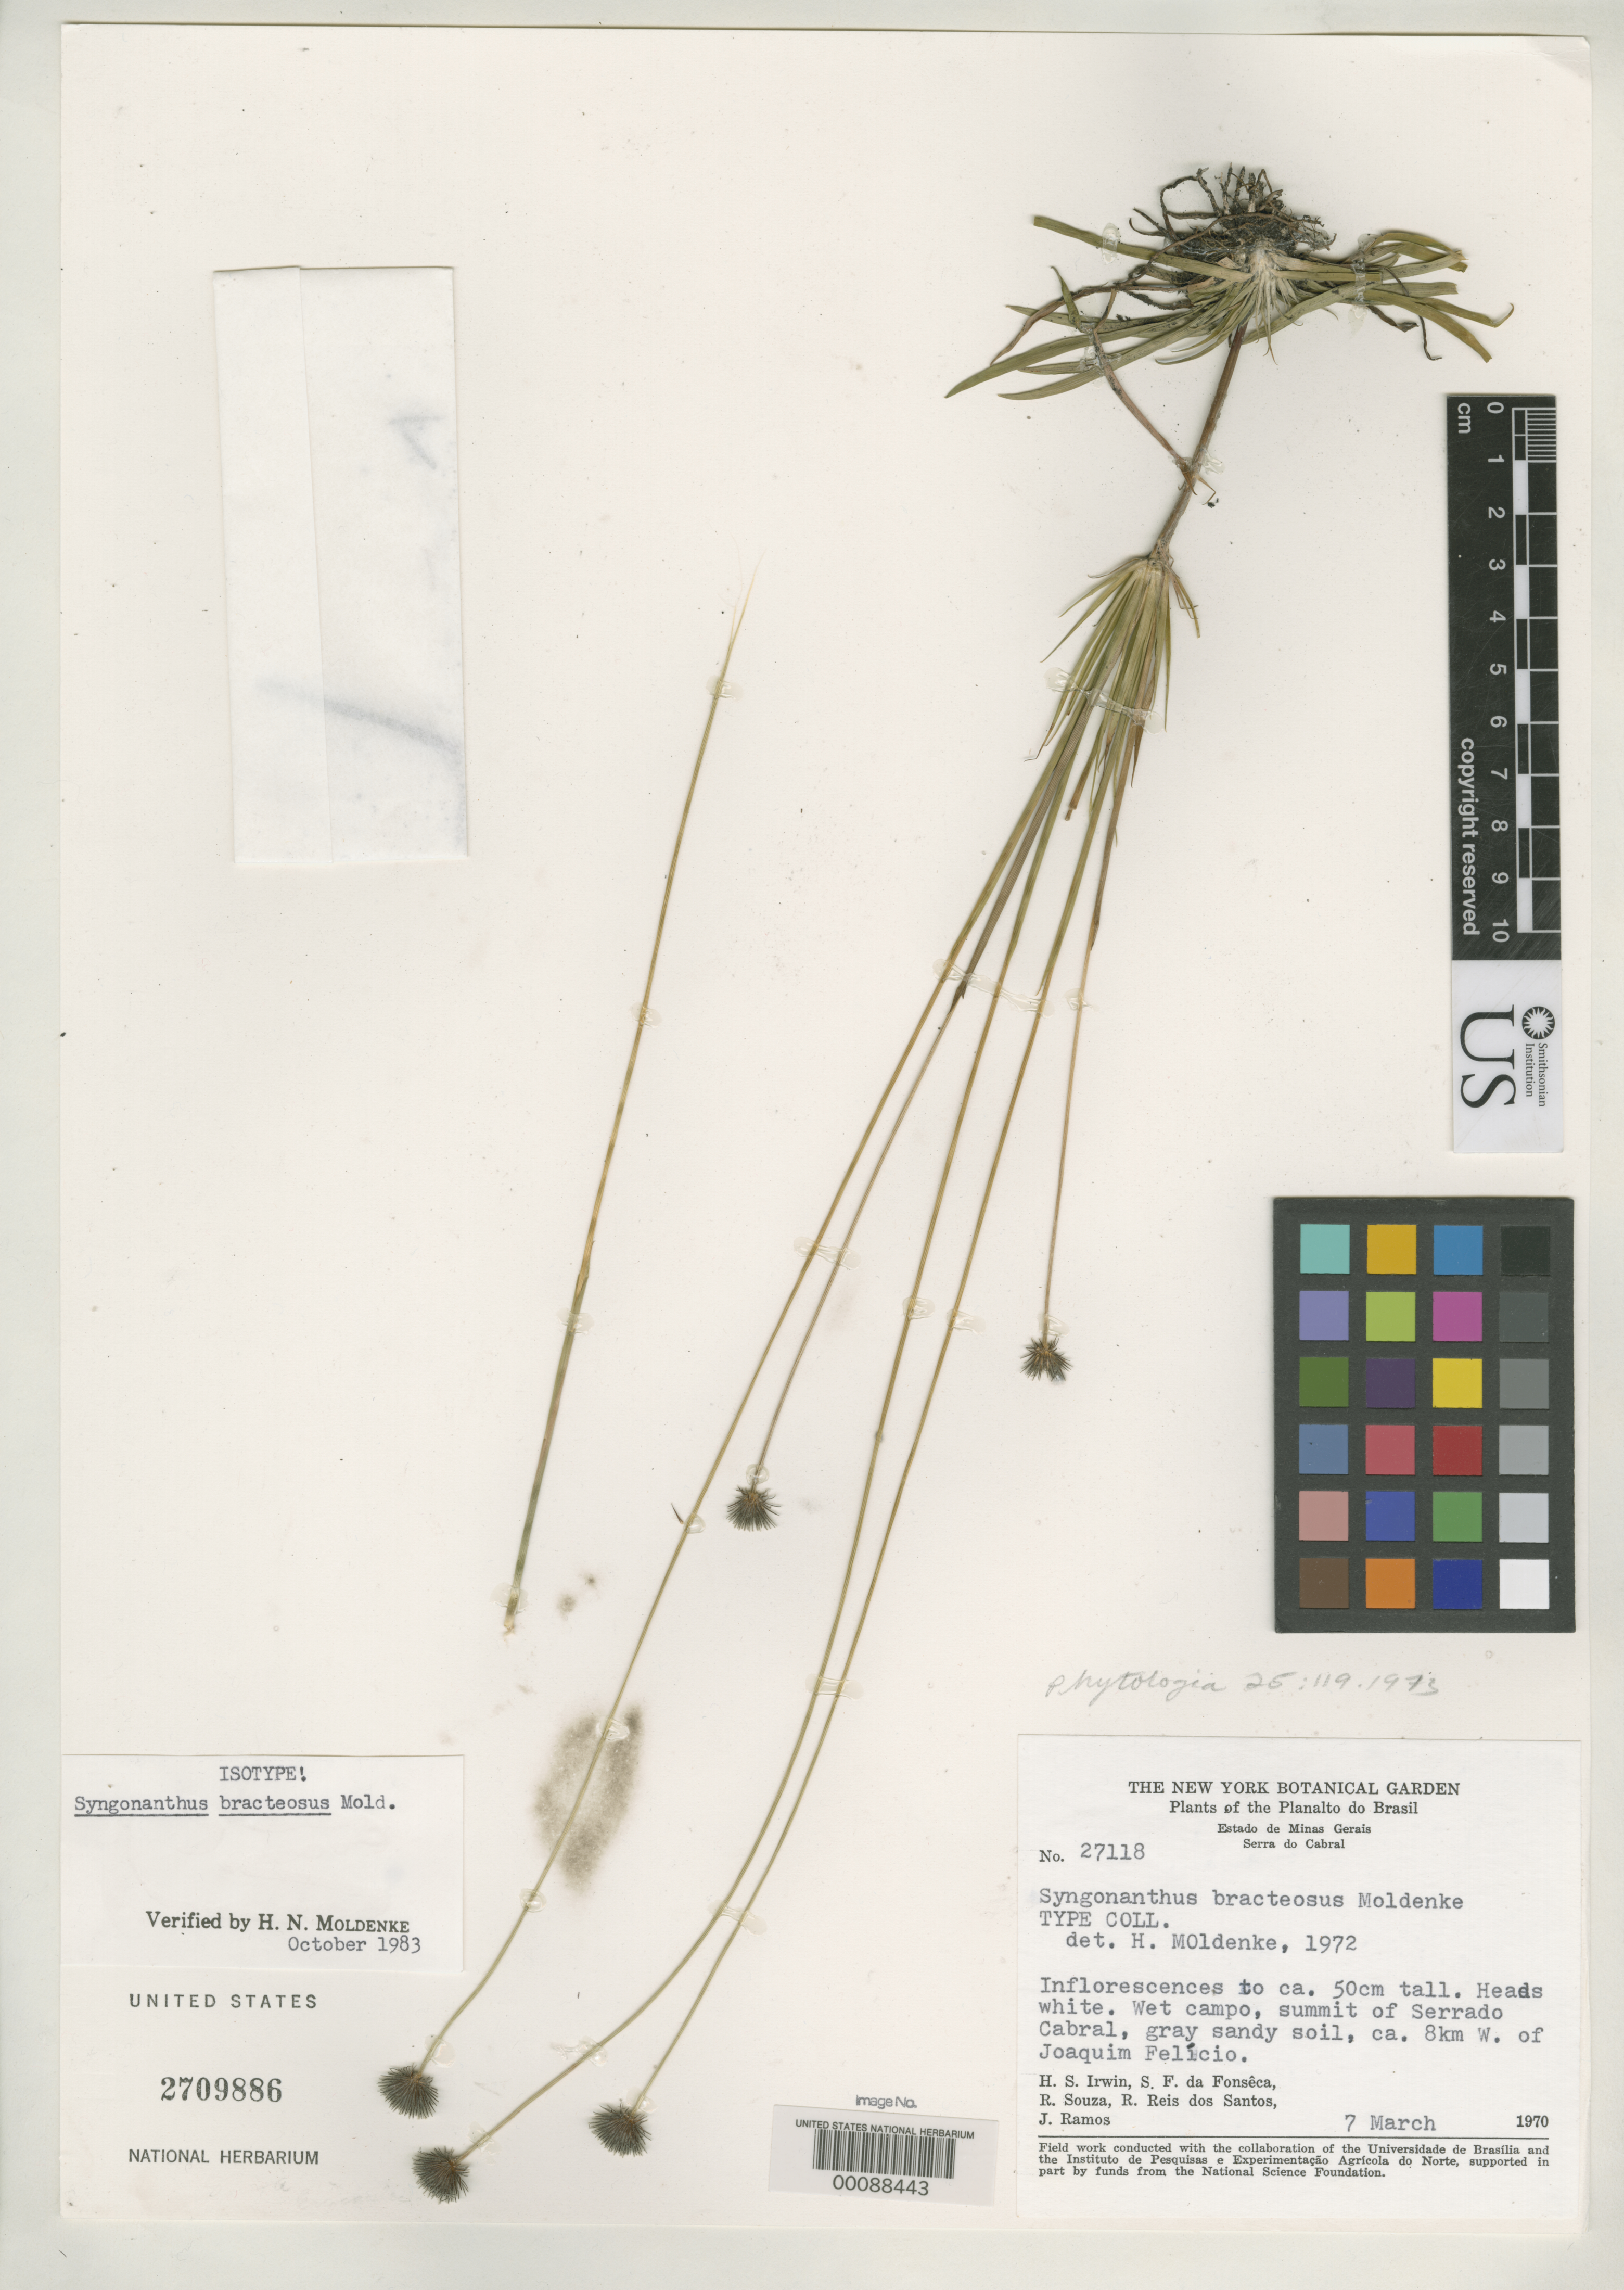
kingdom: Plantae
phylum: Tracheophyta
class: Liliopsida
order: Poales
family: Eriocaulaceae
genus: Syngonanthus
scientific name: Syngonanthus bracteosus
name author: Moldenke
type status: Isotype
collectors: H. Irwin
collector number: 27118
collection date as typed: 07 Mar 1970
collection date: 1970-03-07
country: Brazil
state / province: Minas Gerais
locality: Serro do cabral, summit of Serra Docabral, west of Joaquim Felicio.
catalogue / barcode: US 2709886